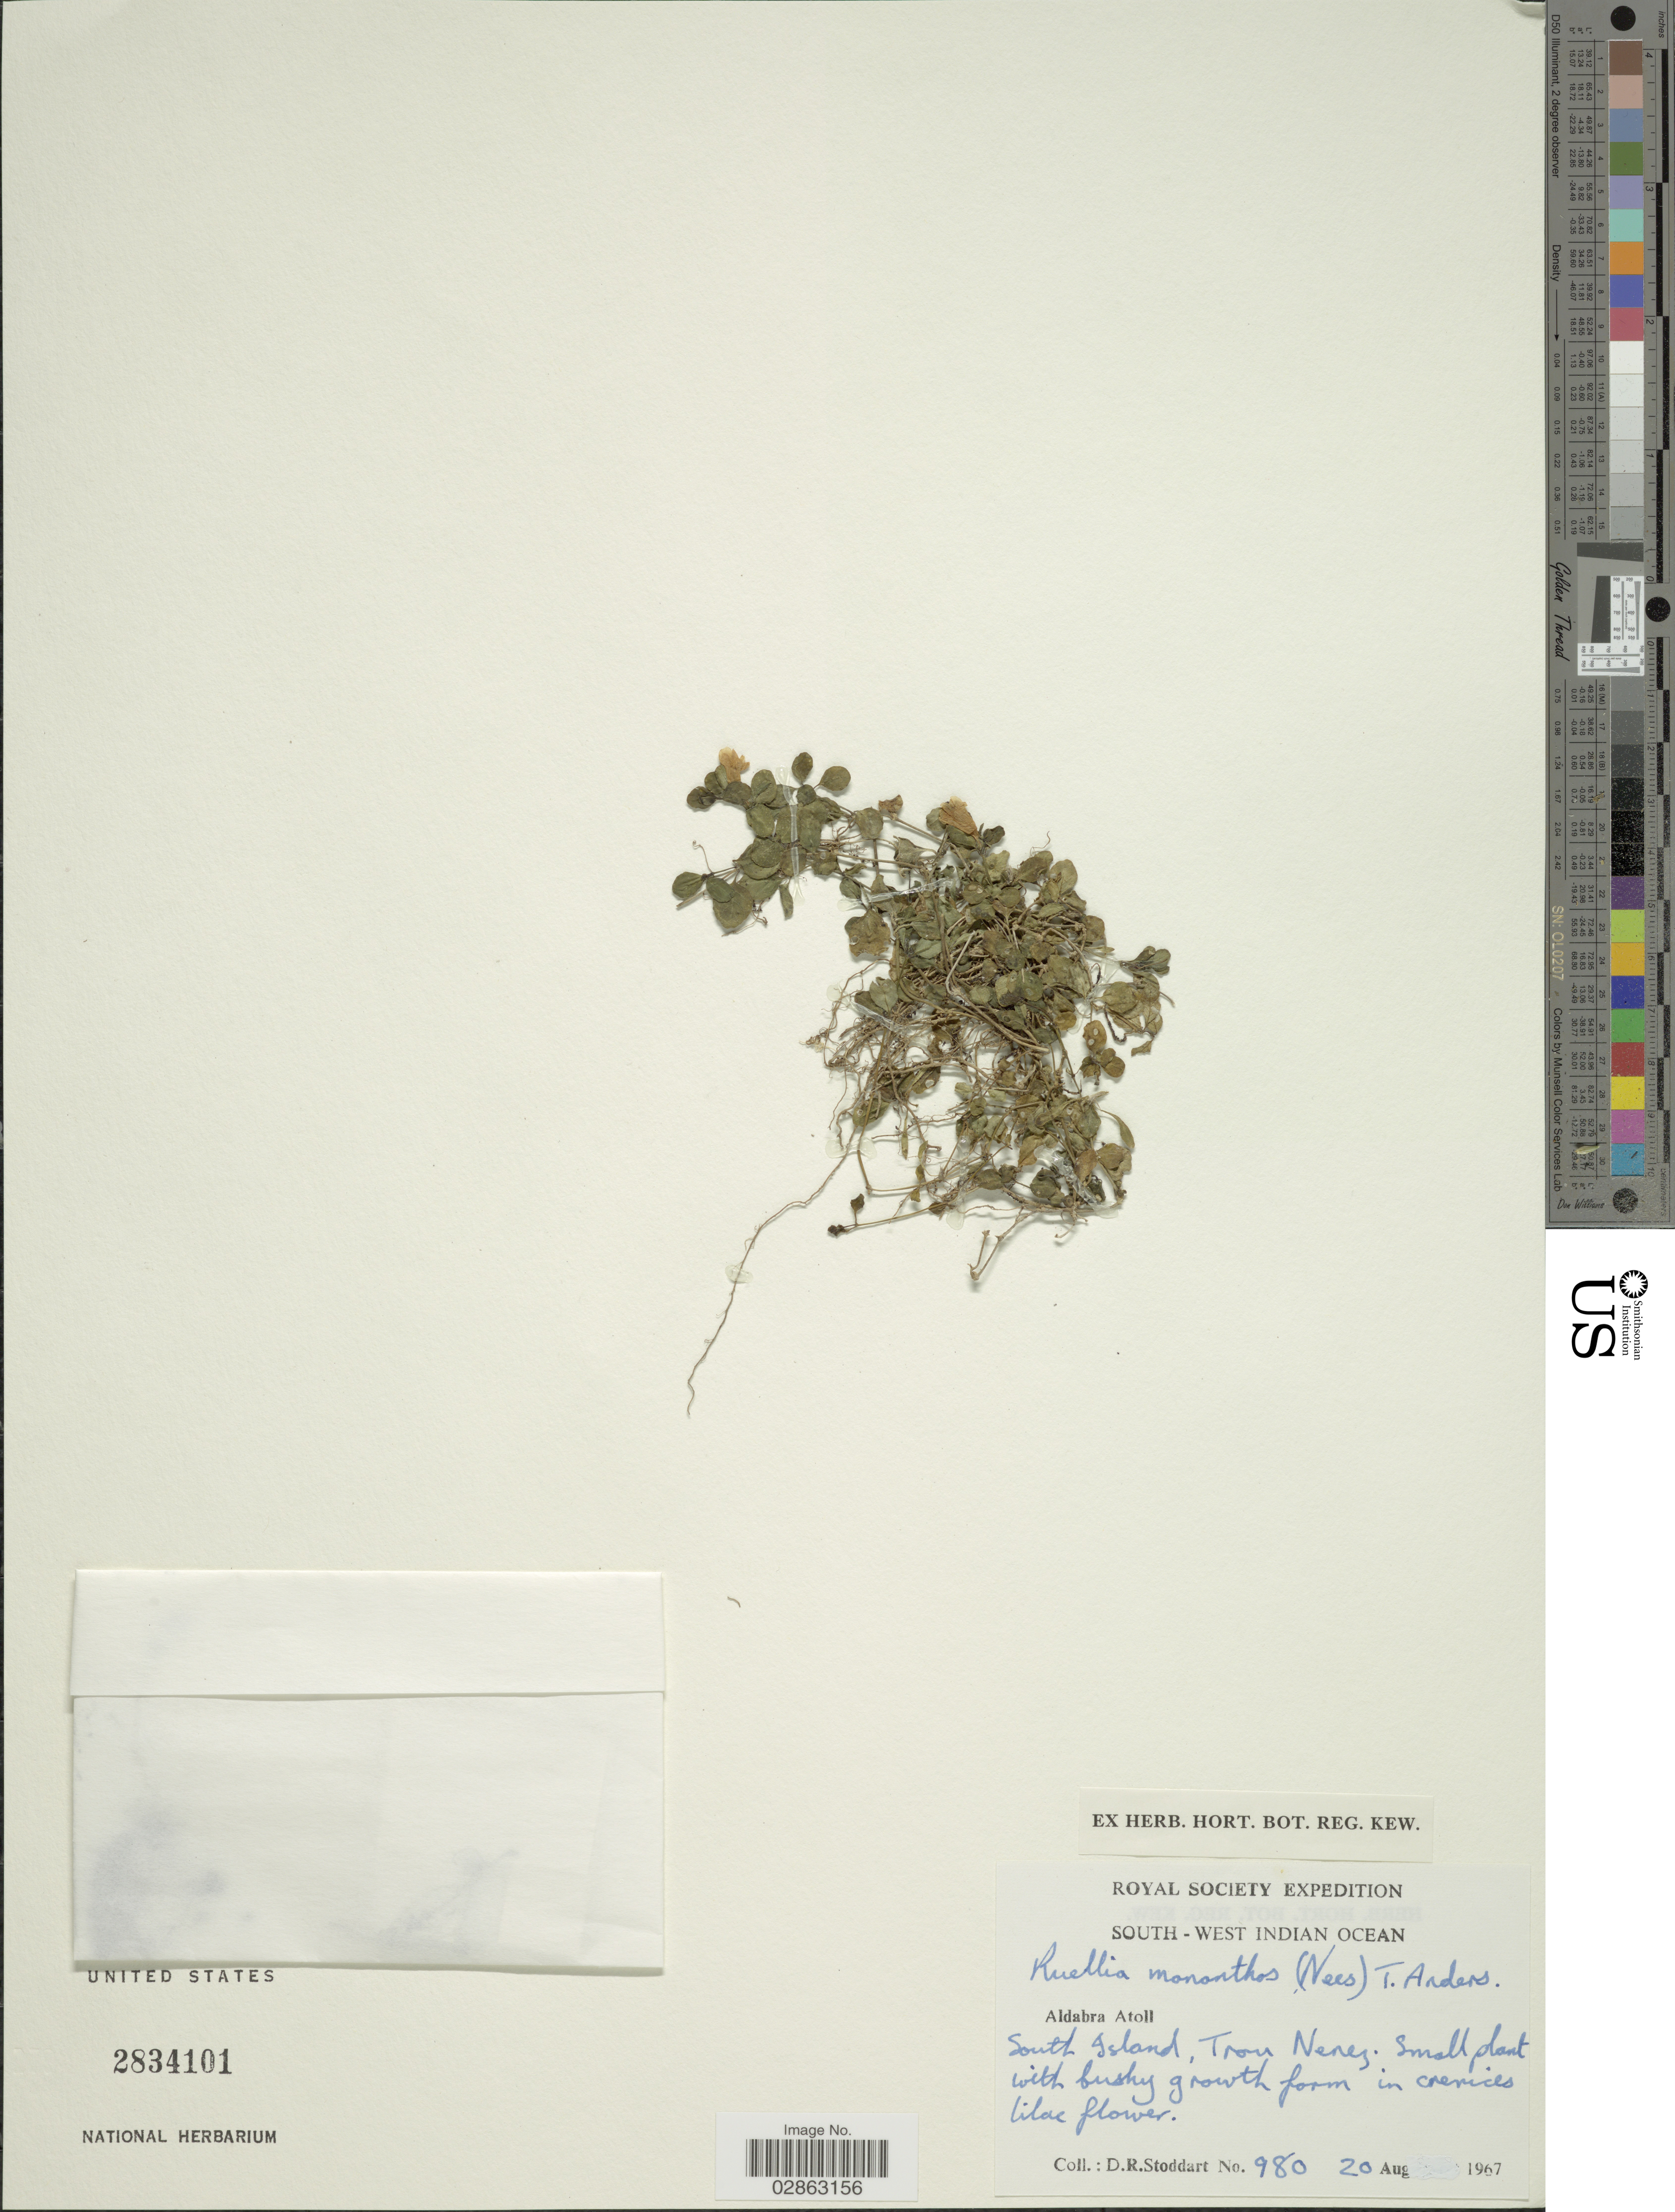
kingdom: Plantae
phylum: Tracheophyta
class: Magnoliopsida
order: Lamiales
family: Acanthaceae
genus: Ruellia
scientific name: Ruellia monanthos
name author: (Nees) Bojer ex T. Anderson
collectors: D. R. Stoddart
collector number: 980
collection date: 1967-08-20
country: Seychelles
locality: South-West Indian Ocean. Aldabra Atoll. South Island, Trou [interpreted] Nenez [interpreted].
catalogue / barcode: US 2834101